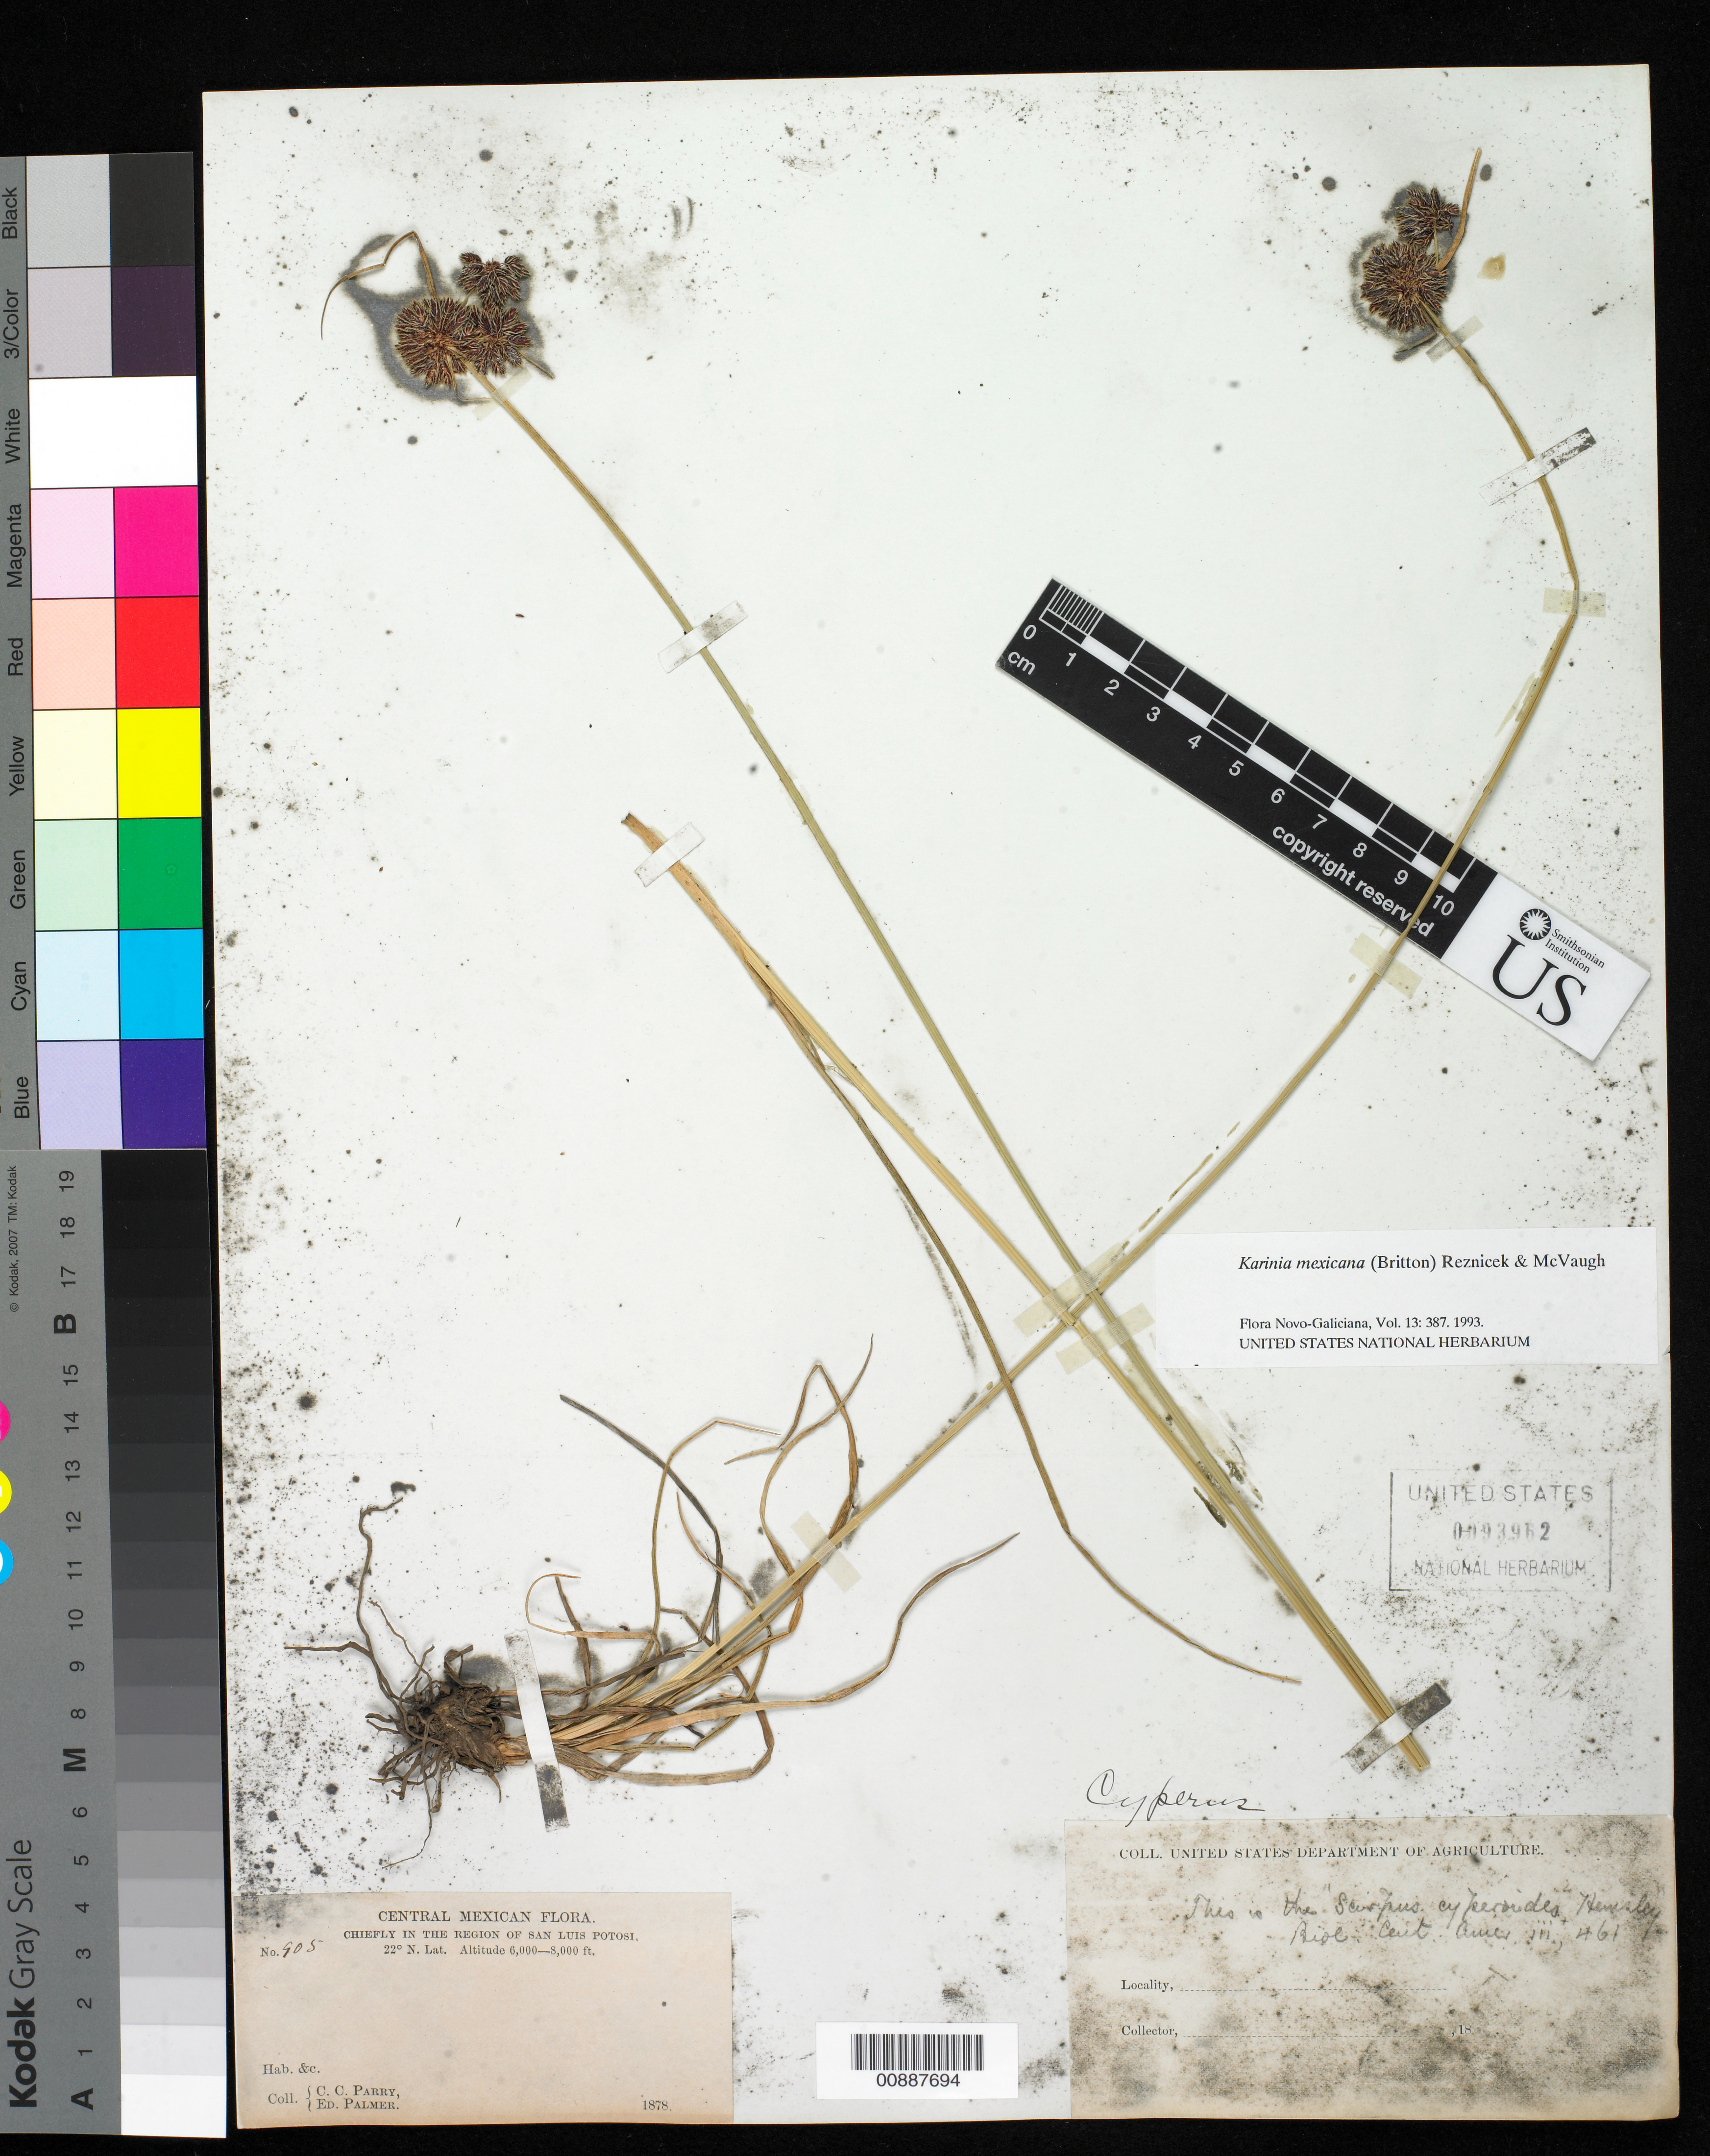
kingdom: Plantae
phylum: Tracheophyta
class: Liliopsida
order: Poales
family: Cyperaceae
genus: Scirpoides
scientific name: Scirpoides mexicana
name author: (C.B. Clarke ex Britton) Goetgh. ex C. S. Reid & J.R. Carter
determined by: Strong, Mark T., (BOT), Smithsonian Institution - National Museum of Natural History (UNITED STATES)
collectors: C. C. Parry & E. Palmer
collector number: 905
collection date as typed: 1878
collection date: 1878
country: Mexico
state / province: San Luis Potosí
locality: Chiefly in the region of San Luis Potosí.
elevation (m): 1829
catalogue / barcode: US 93962